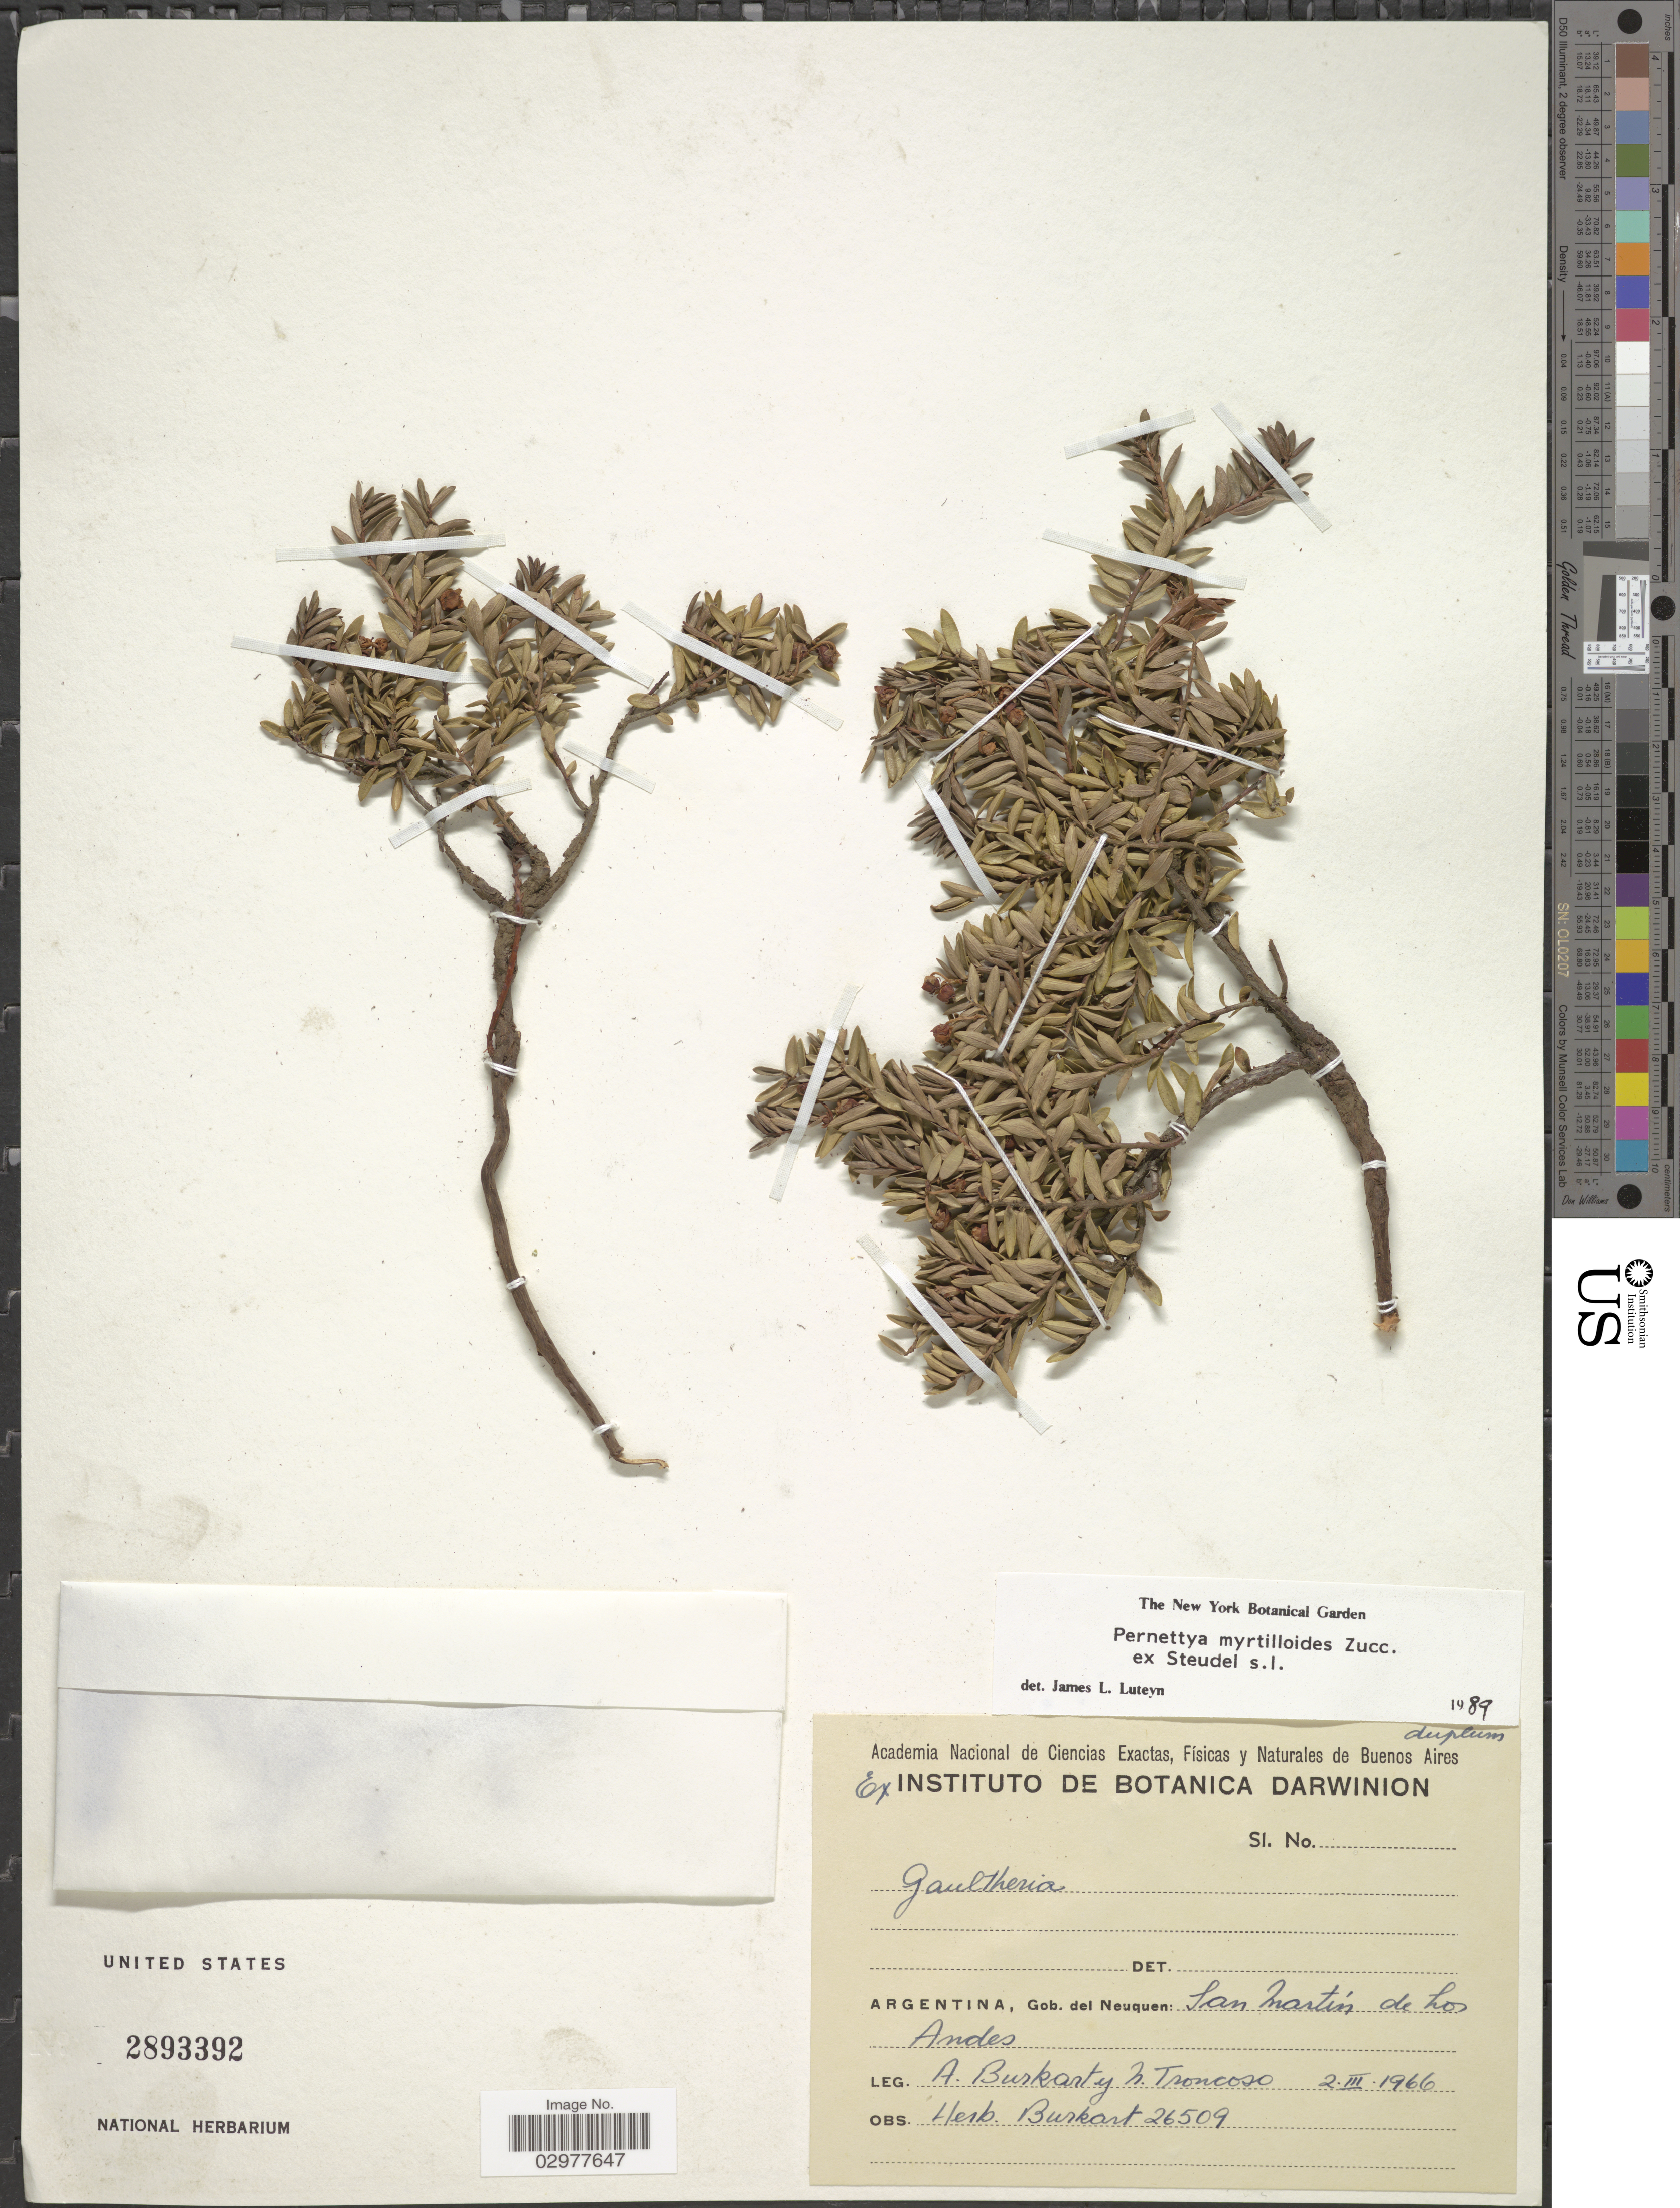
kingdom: Plantae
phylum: Tracheophyta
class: Magnoliopsida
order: Ericales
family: Ericaceae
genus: Pernettya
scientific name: Pernettya myrtilloides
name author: Zucc. ex Steud.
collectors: A. E. Burkart & N. Troncoso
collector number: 26509?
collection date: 1966-03-02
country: Argentina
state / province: Neuquen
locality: Gob. del Neuquen: San Martín de Los Andes.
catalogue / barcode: US 2893392